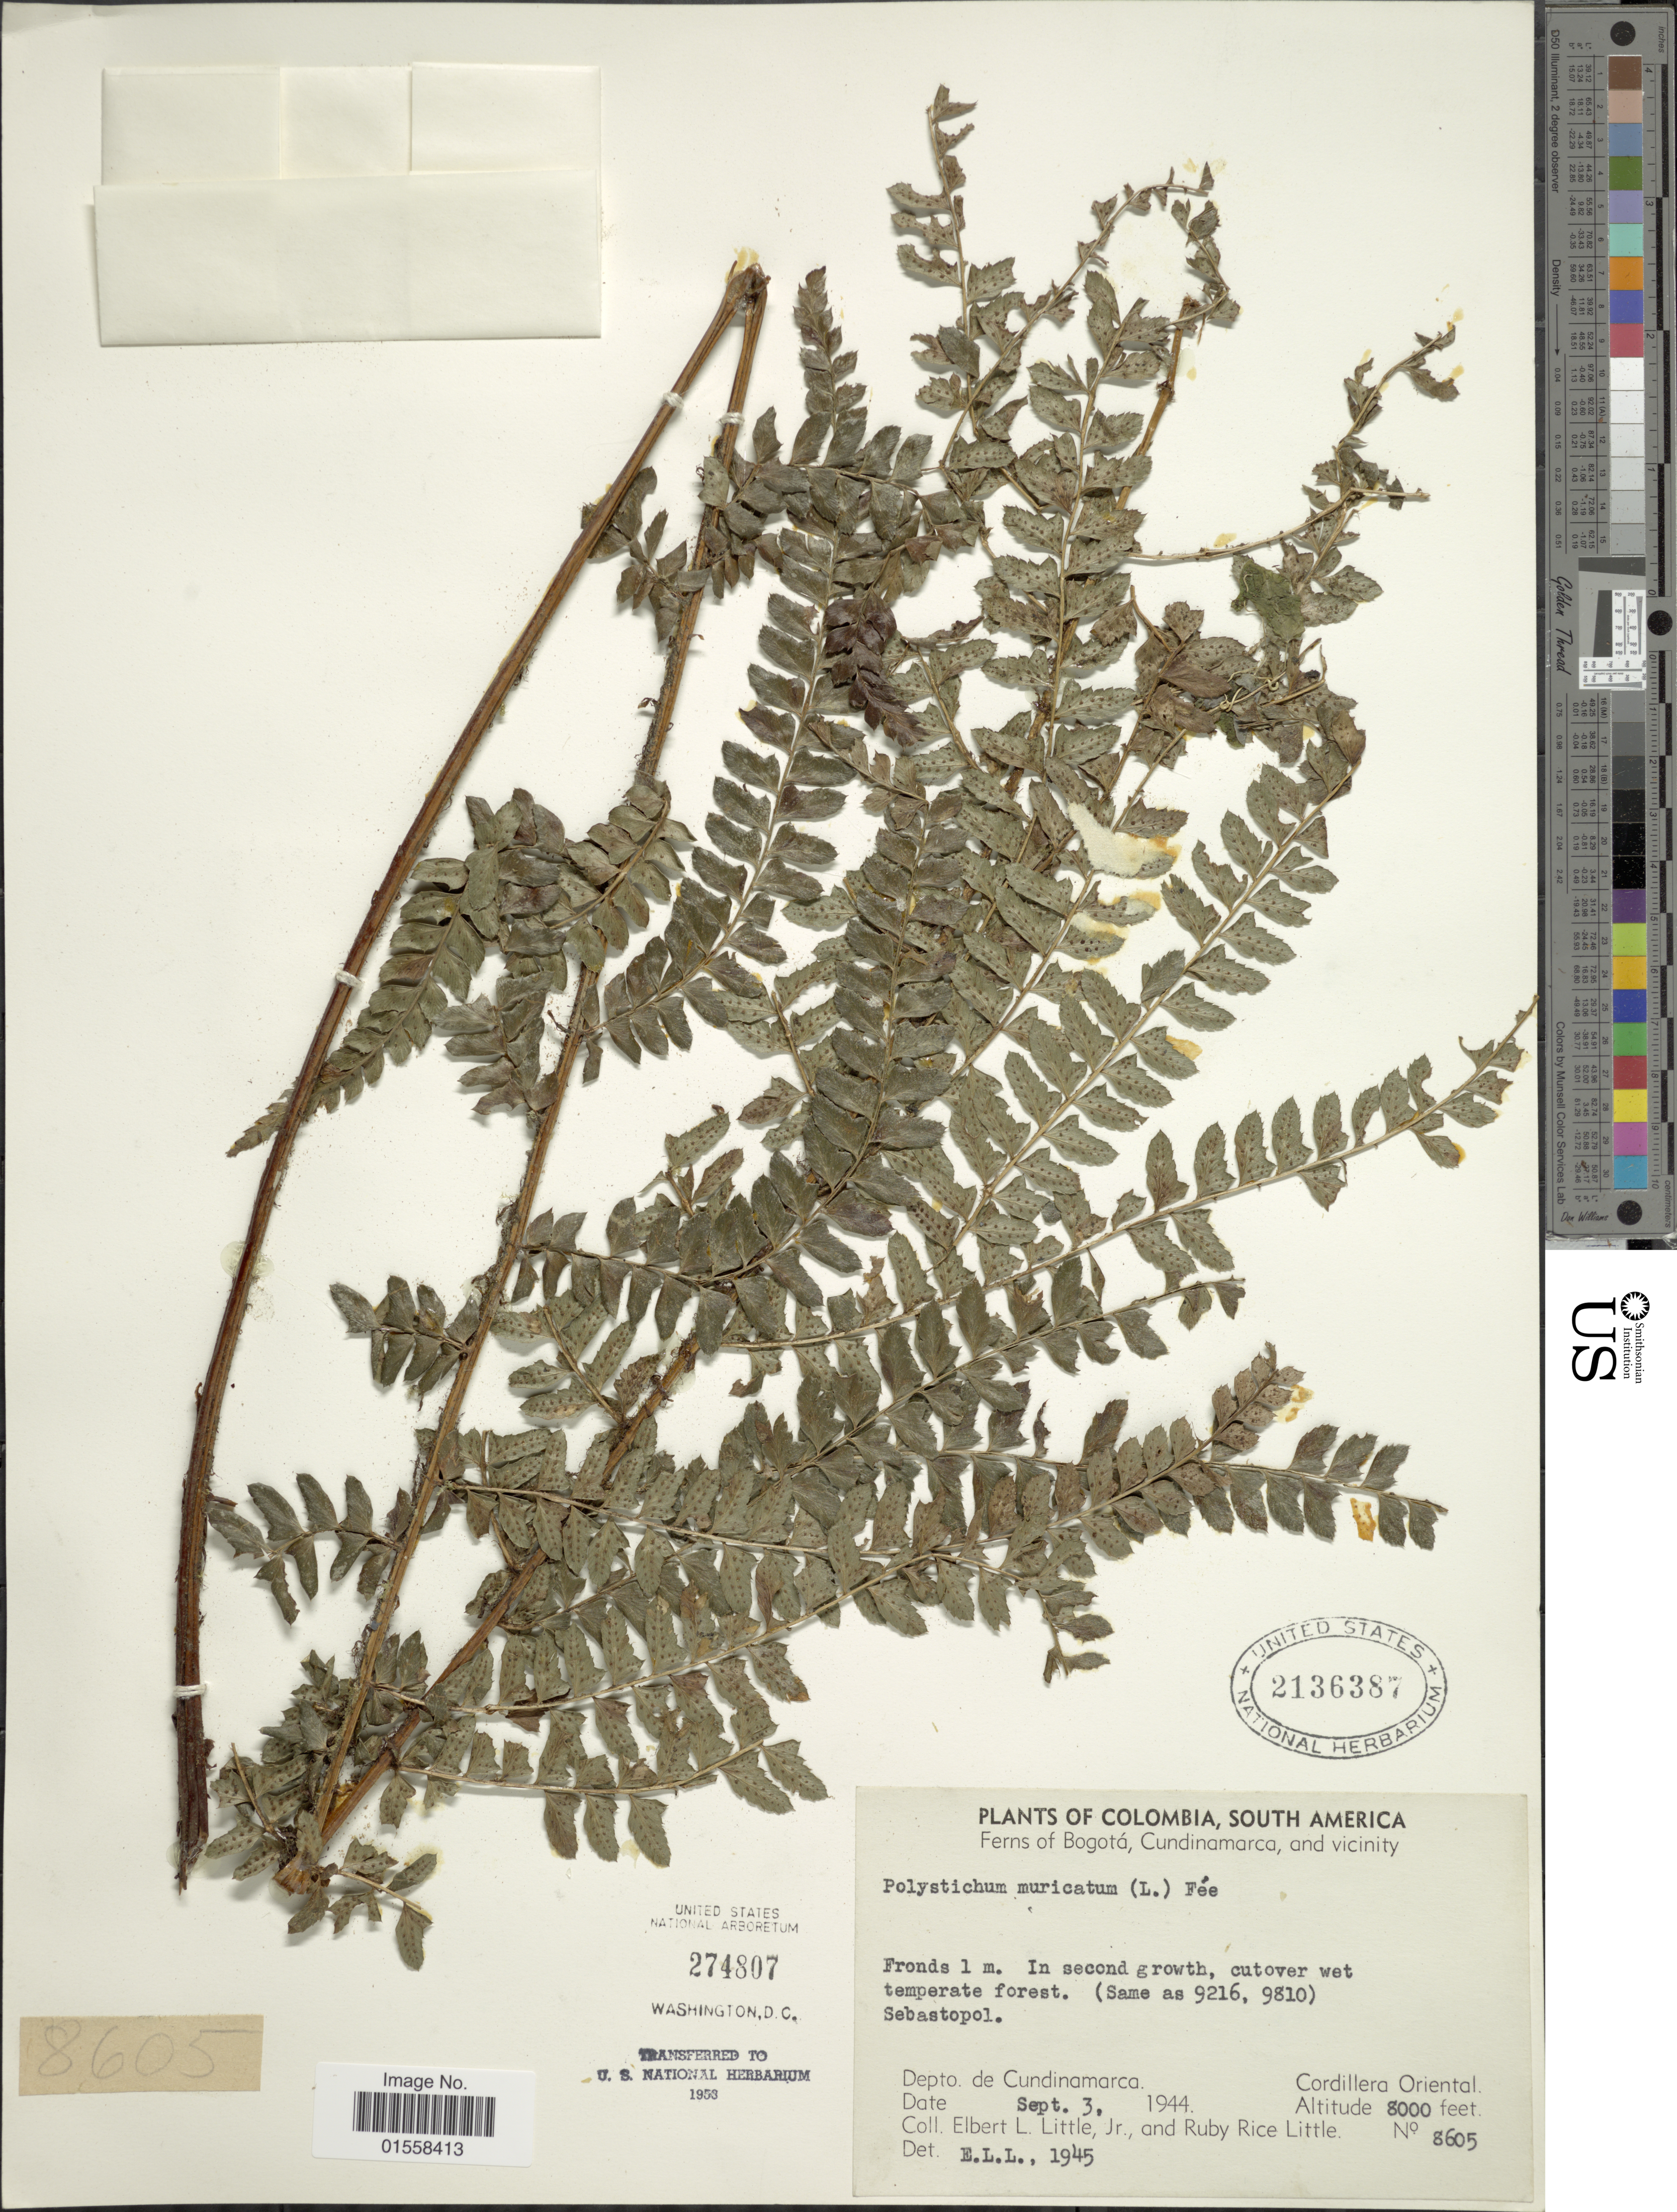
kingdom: Plantae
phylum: Tracheophyta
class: Polypodiopsida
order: Polypodiales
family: Dryopteridaceae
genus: Polystichum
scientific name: Polystichum muricatum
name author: (L.) Fée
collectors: E. L. Little & R. R. Little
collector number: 8605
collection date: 1944-09-03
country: Colombia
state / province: Cundinamarca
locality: Columbia, South America. Bogota, Cundinamarca and vicinity, Depto. de Cundinamarca, Cordillera Oriental.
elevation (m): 2438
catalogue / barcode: US 2136387